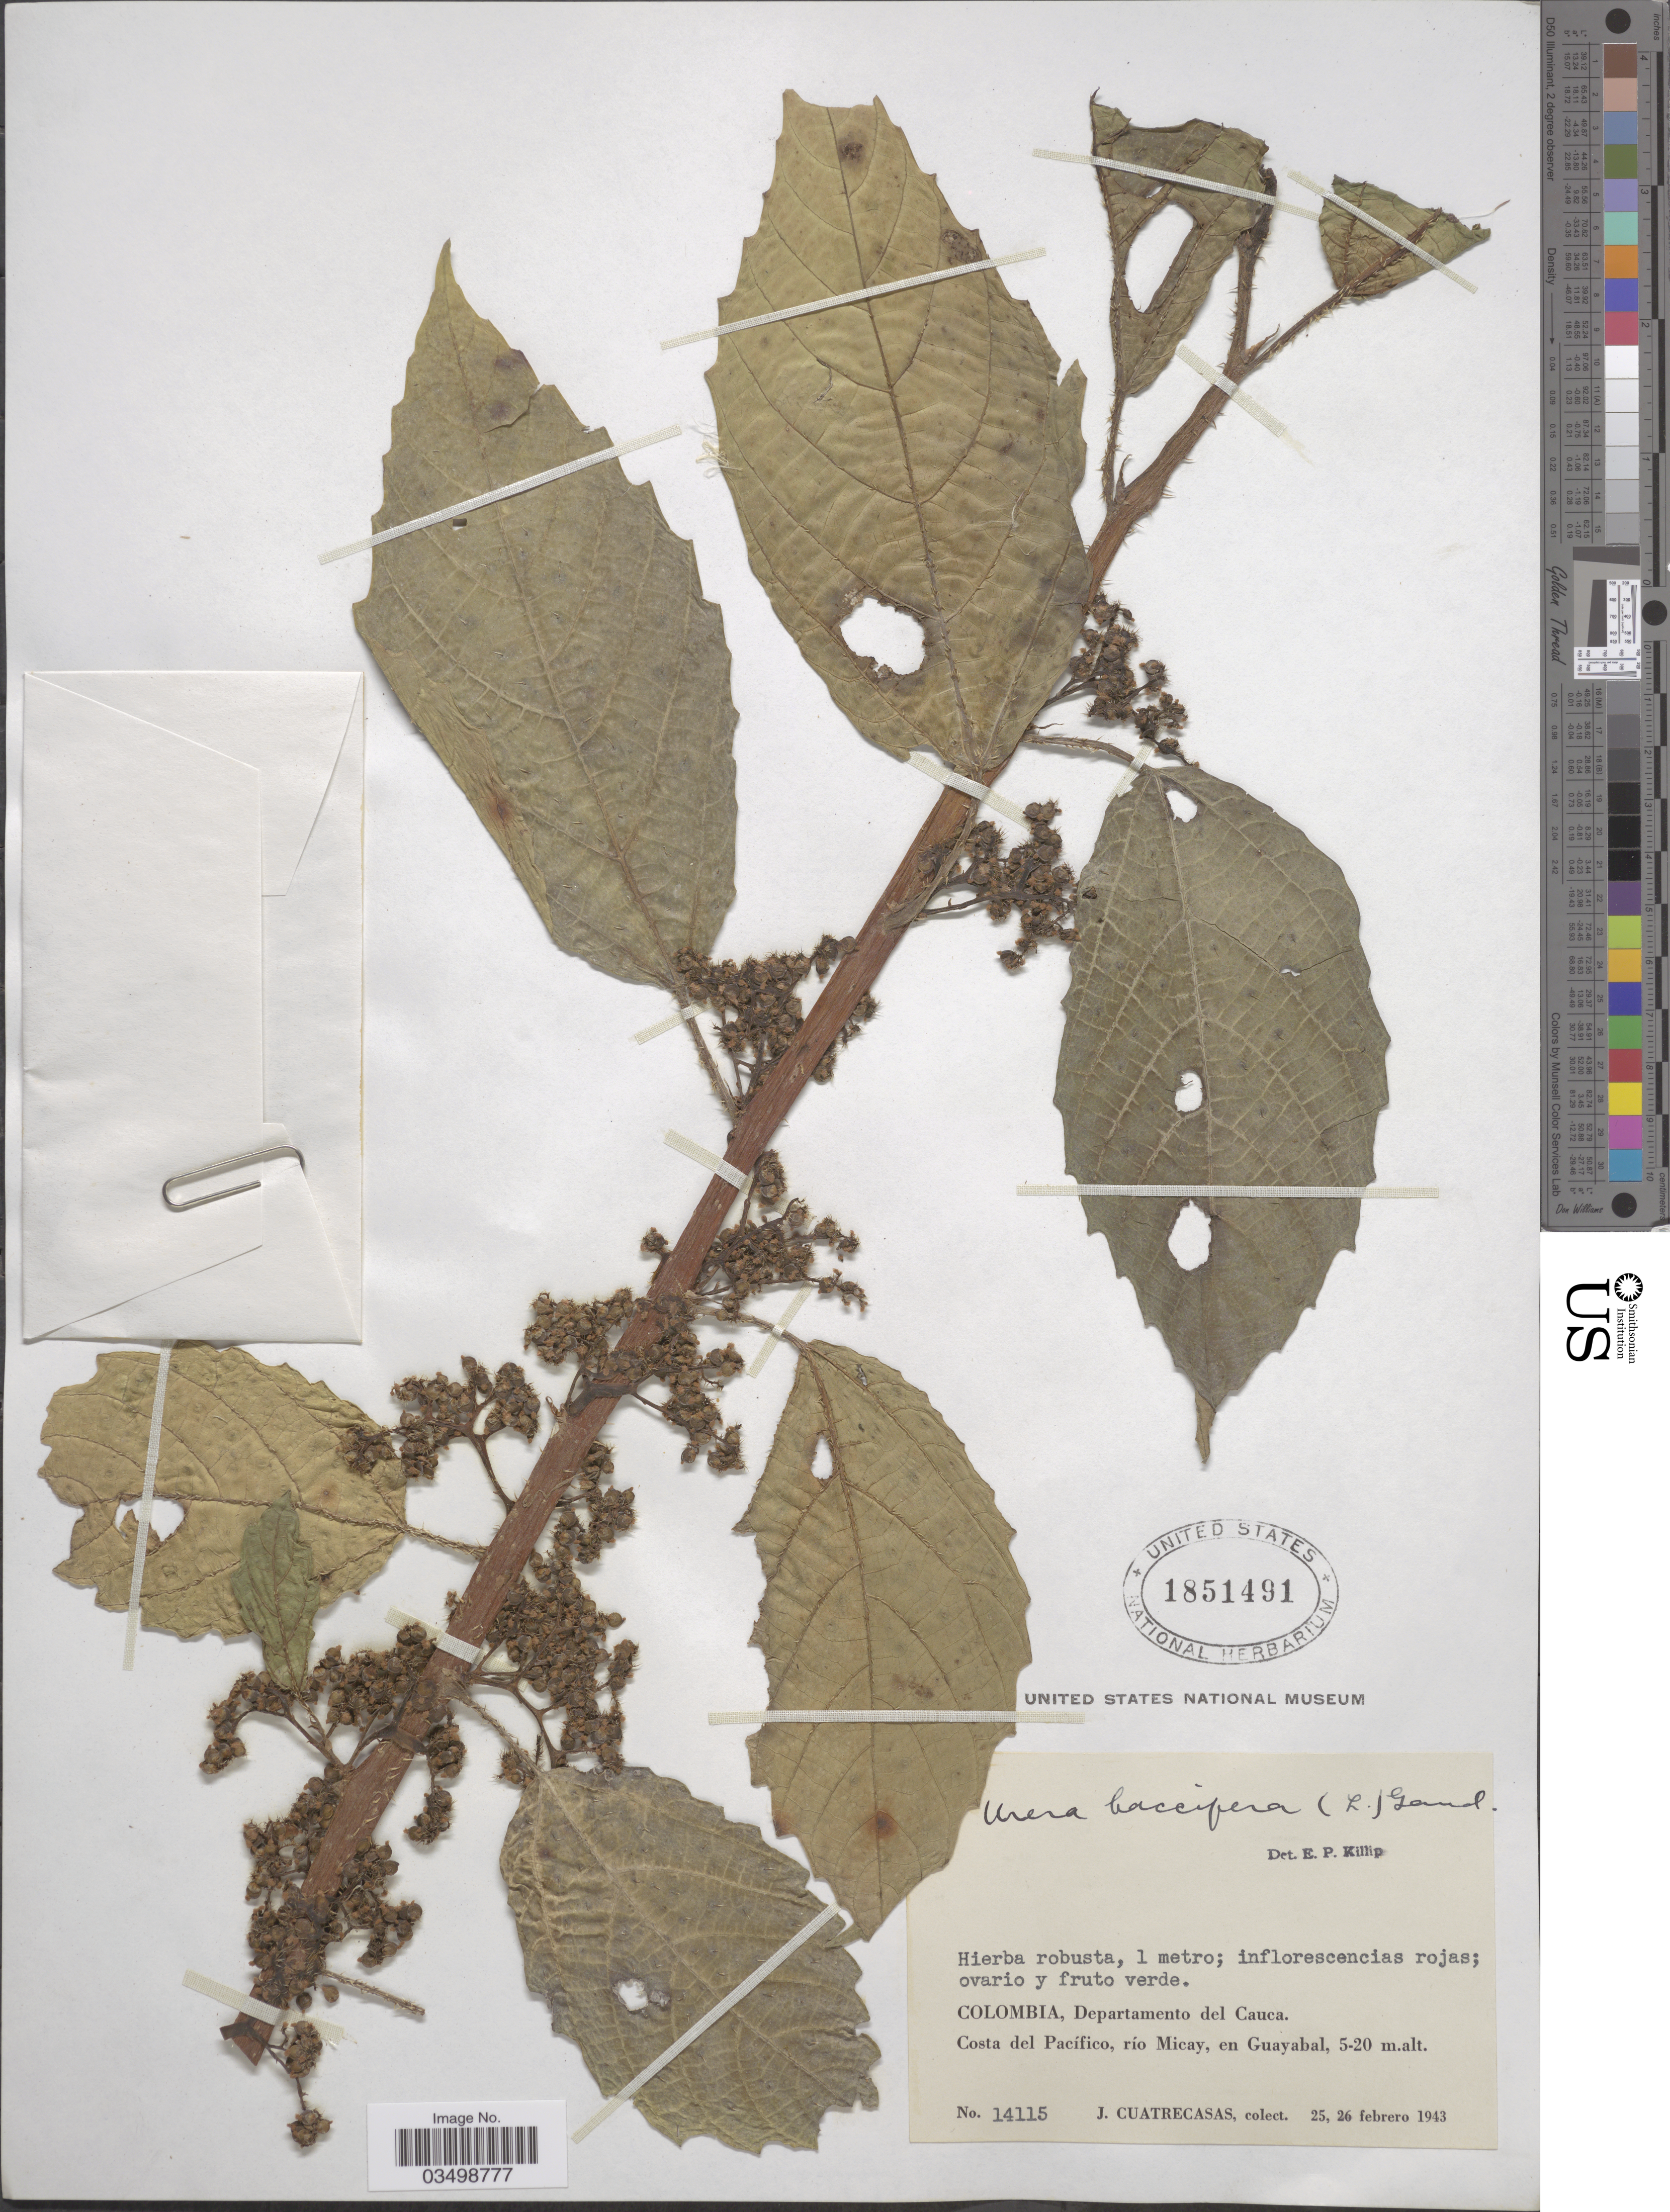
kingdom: Plantae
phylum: Tracheophyta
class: Magnoliopsida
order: Rosales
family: Urticaceae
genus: Urera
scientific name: Urera baccifera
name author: (L.) Gaudich. ex Wedd.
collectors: J. Cuatrecasas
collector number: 14115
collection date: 1943-02-25/1943-02-26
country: Colombia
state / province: Cauca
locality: Departamento del Cauca. Costa del Pacifico, río Micay, en Guayabal.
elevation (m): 5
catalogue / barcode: US 1851491